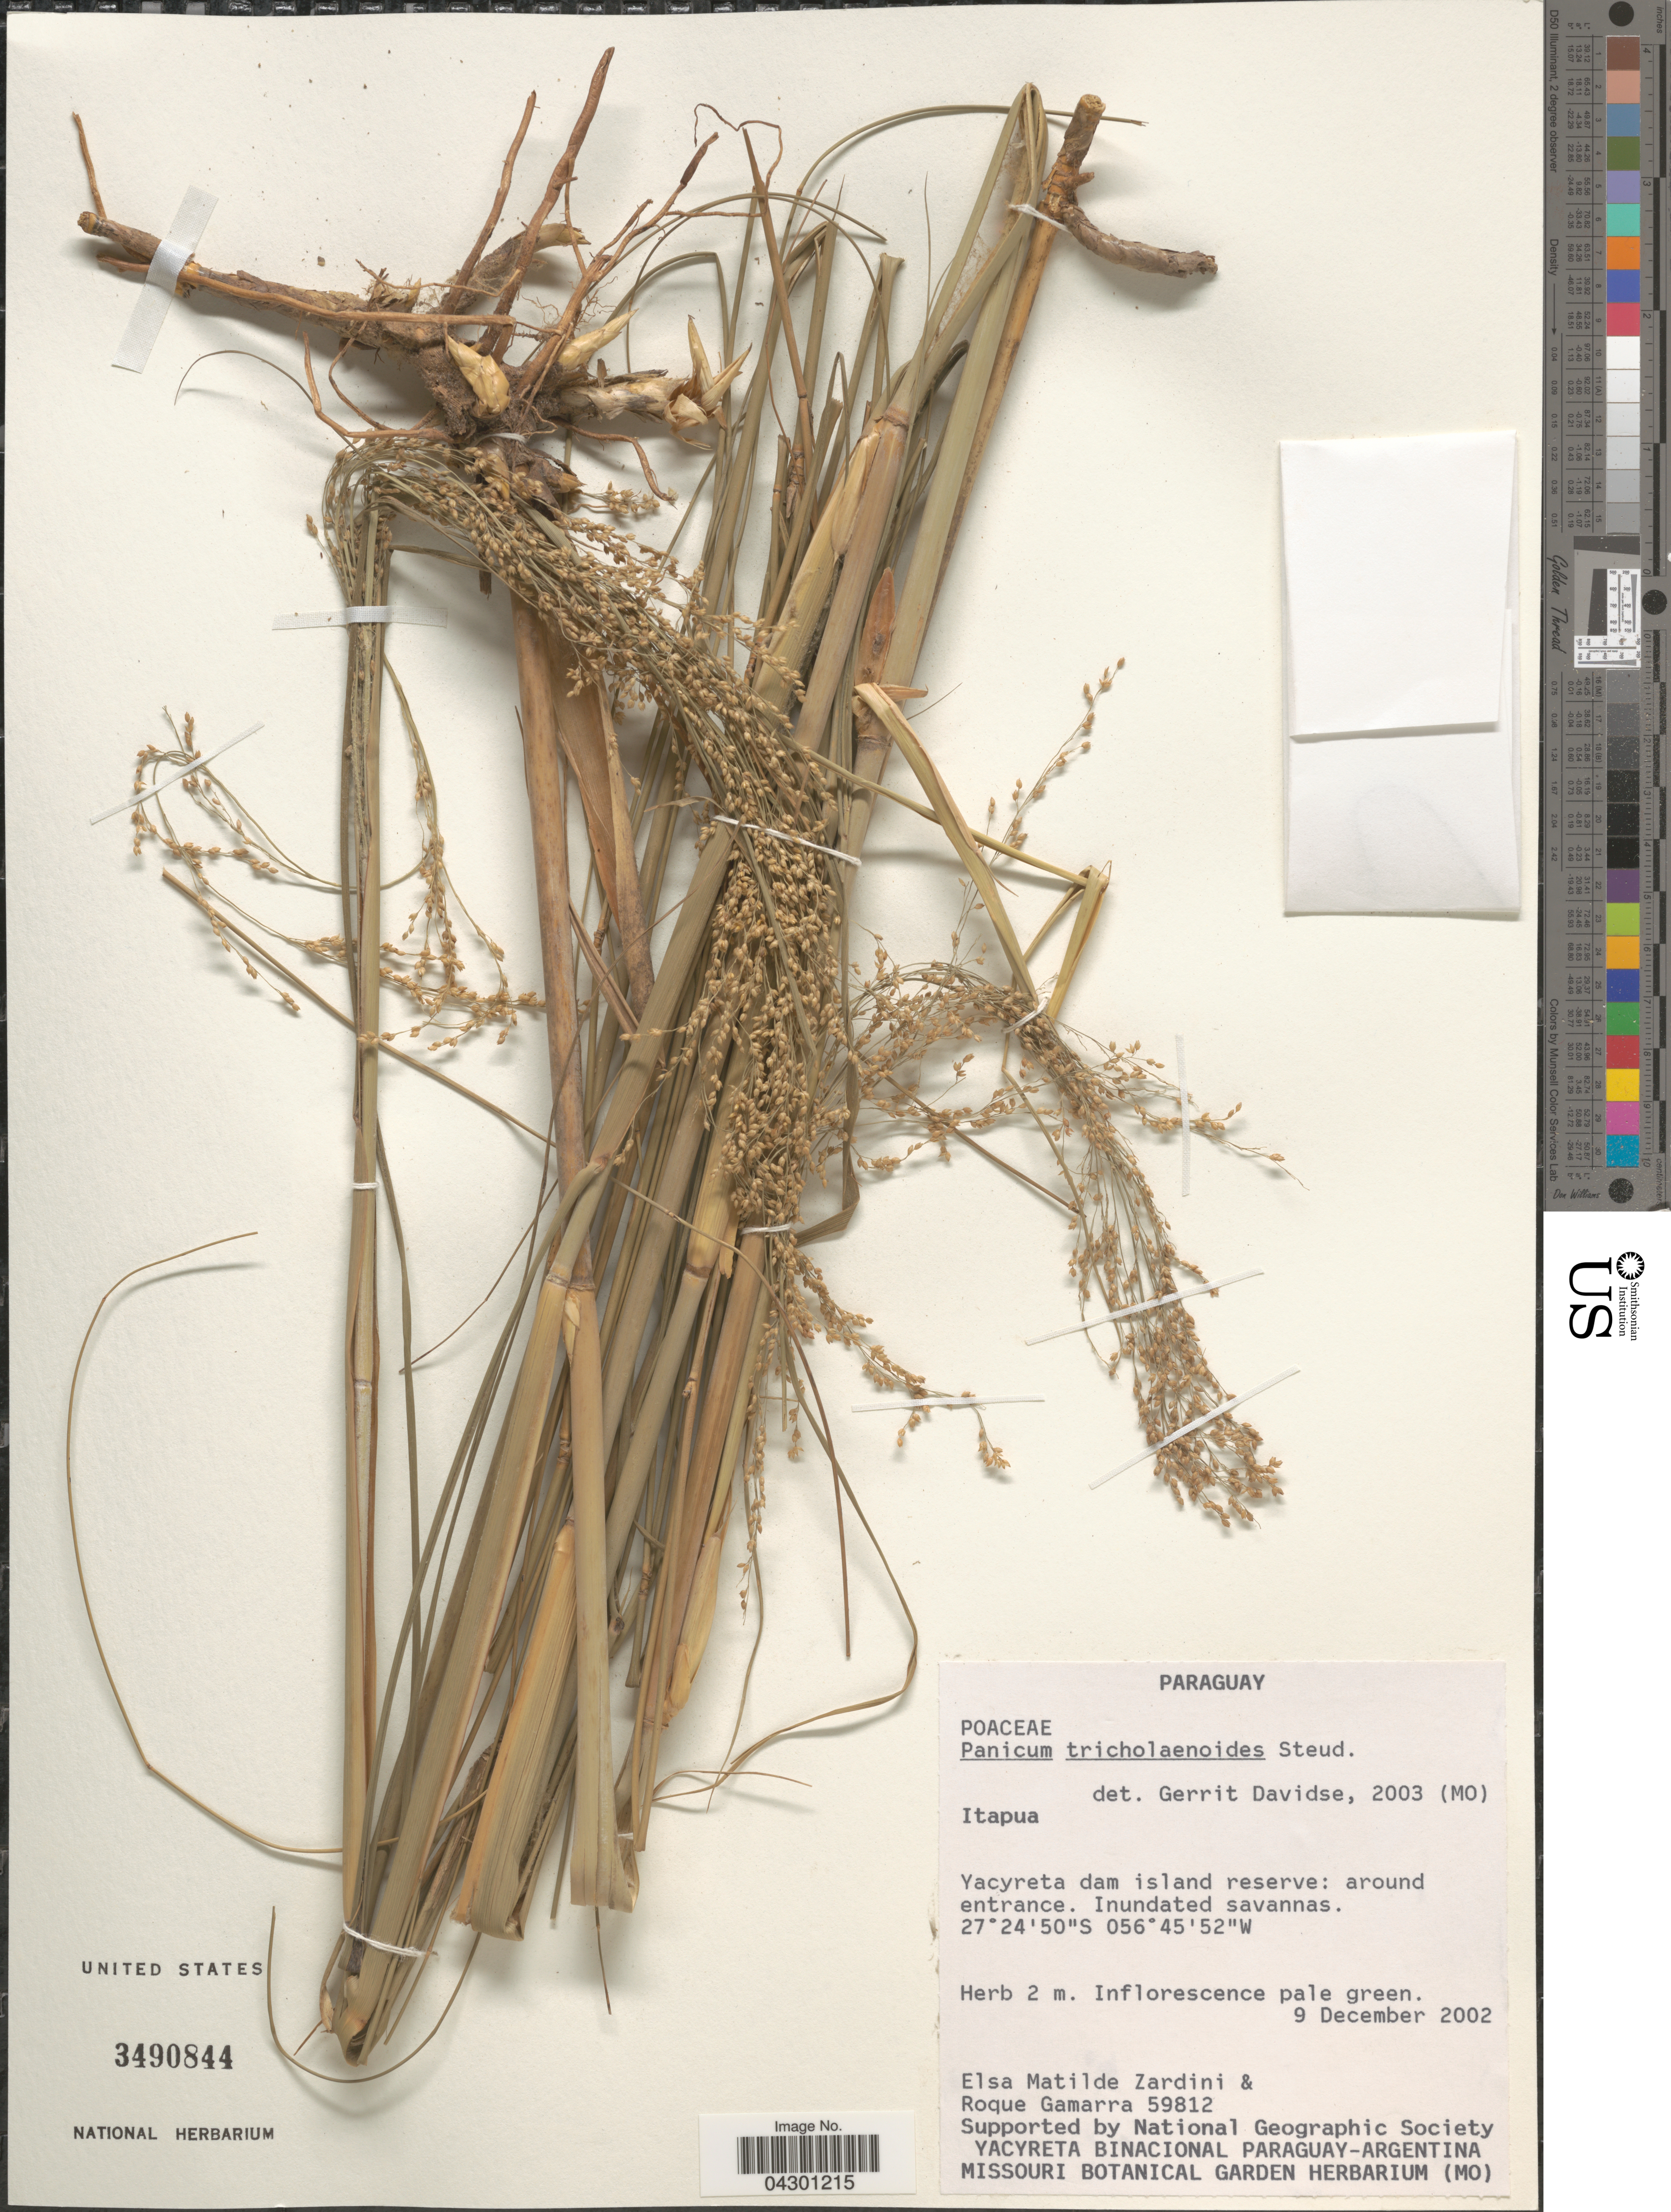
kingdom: Plantae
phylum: Tracheophyta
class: Liliopsida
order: Poales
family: Poaceae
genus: Panicum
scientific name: Panicum tricholaenoides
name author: Steud.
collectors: E. M. Zardini & R. Gamarra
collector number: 59812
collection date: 2002-12-09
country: Paraguay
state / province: Itapua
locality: Yacyreta dam island reserve: around entrance.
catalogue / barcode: US 3490844